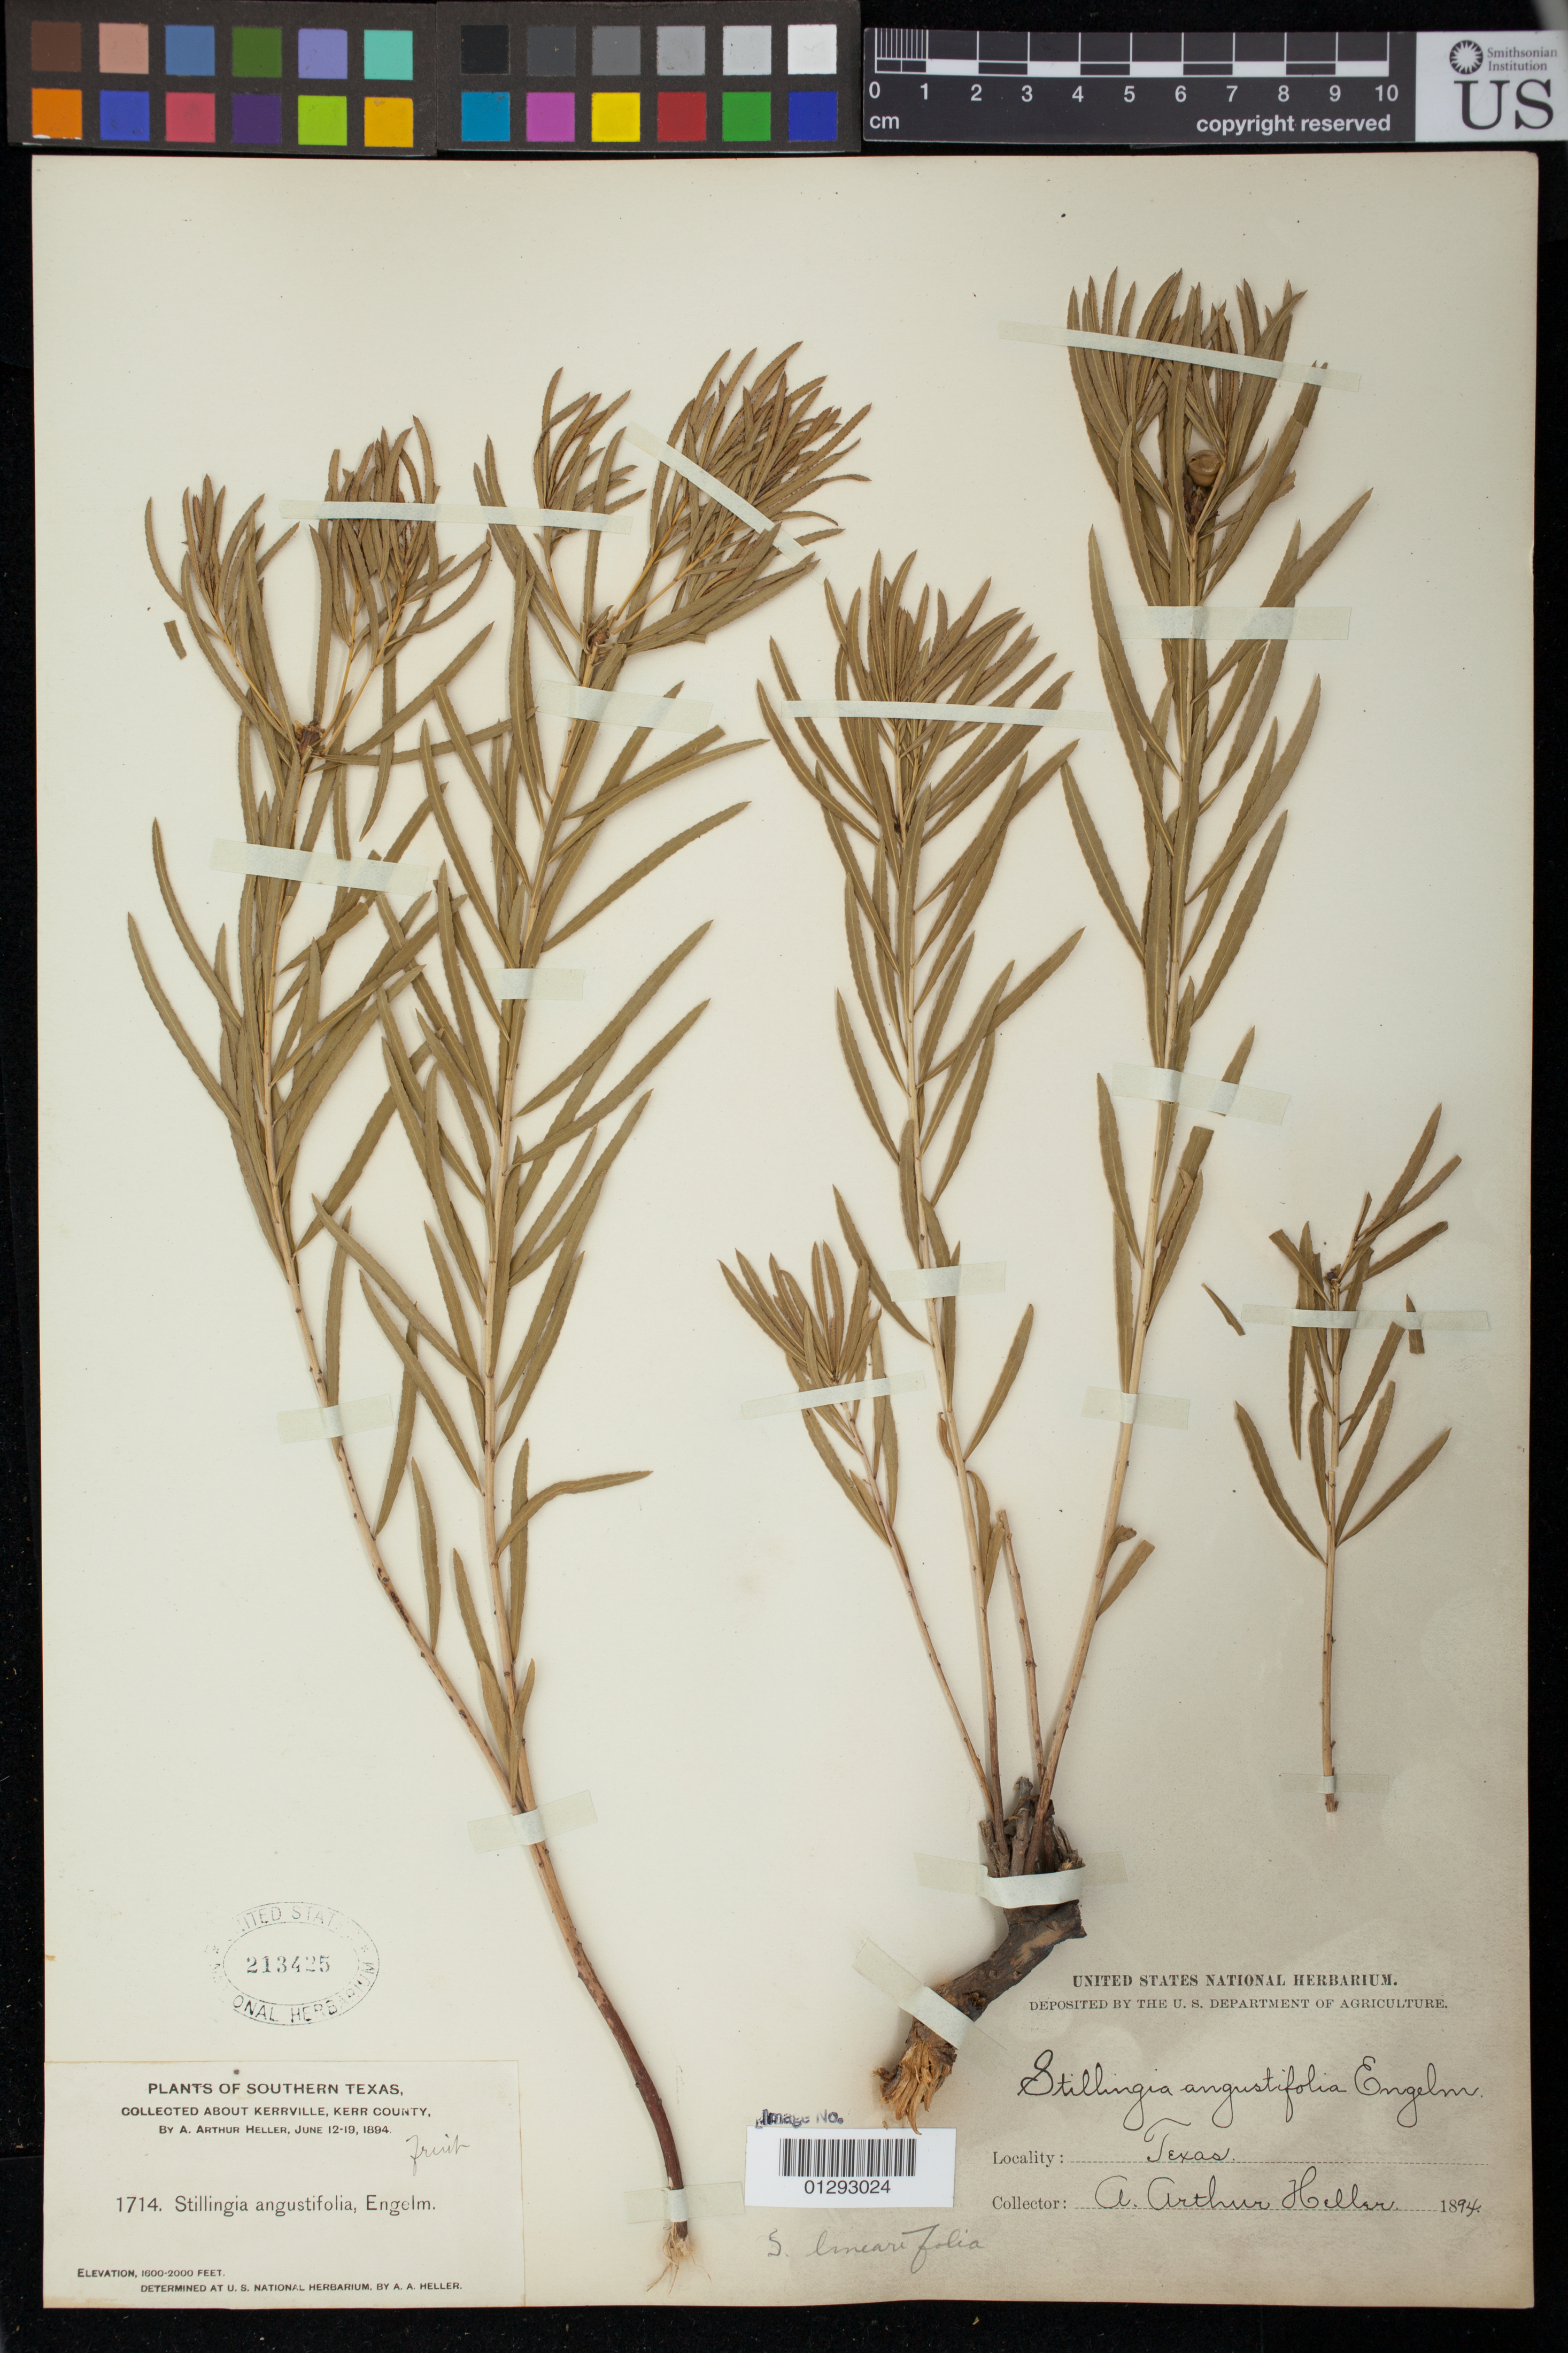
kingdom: Plantae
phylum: Tracheophyta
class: Magnoliopsida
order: Malpighiales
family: Euphorbiaceae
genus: Stillingia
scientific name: Stillingia texana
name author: I.M. Johnst.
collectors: A. A. Heller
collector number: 1714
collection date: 1894-06-12/1894-06-19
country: United States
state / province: Texas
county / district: Kerr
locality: Kerrville.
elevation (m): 488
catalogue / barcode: US 213425